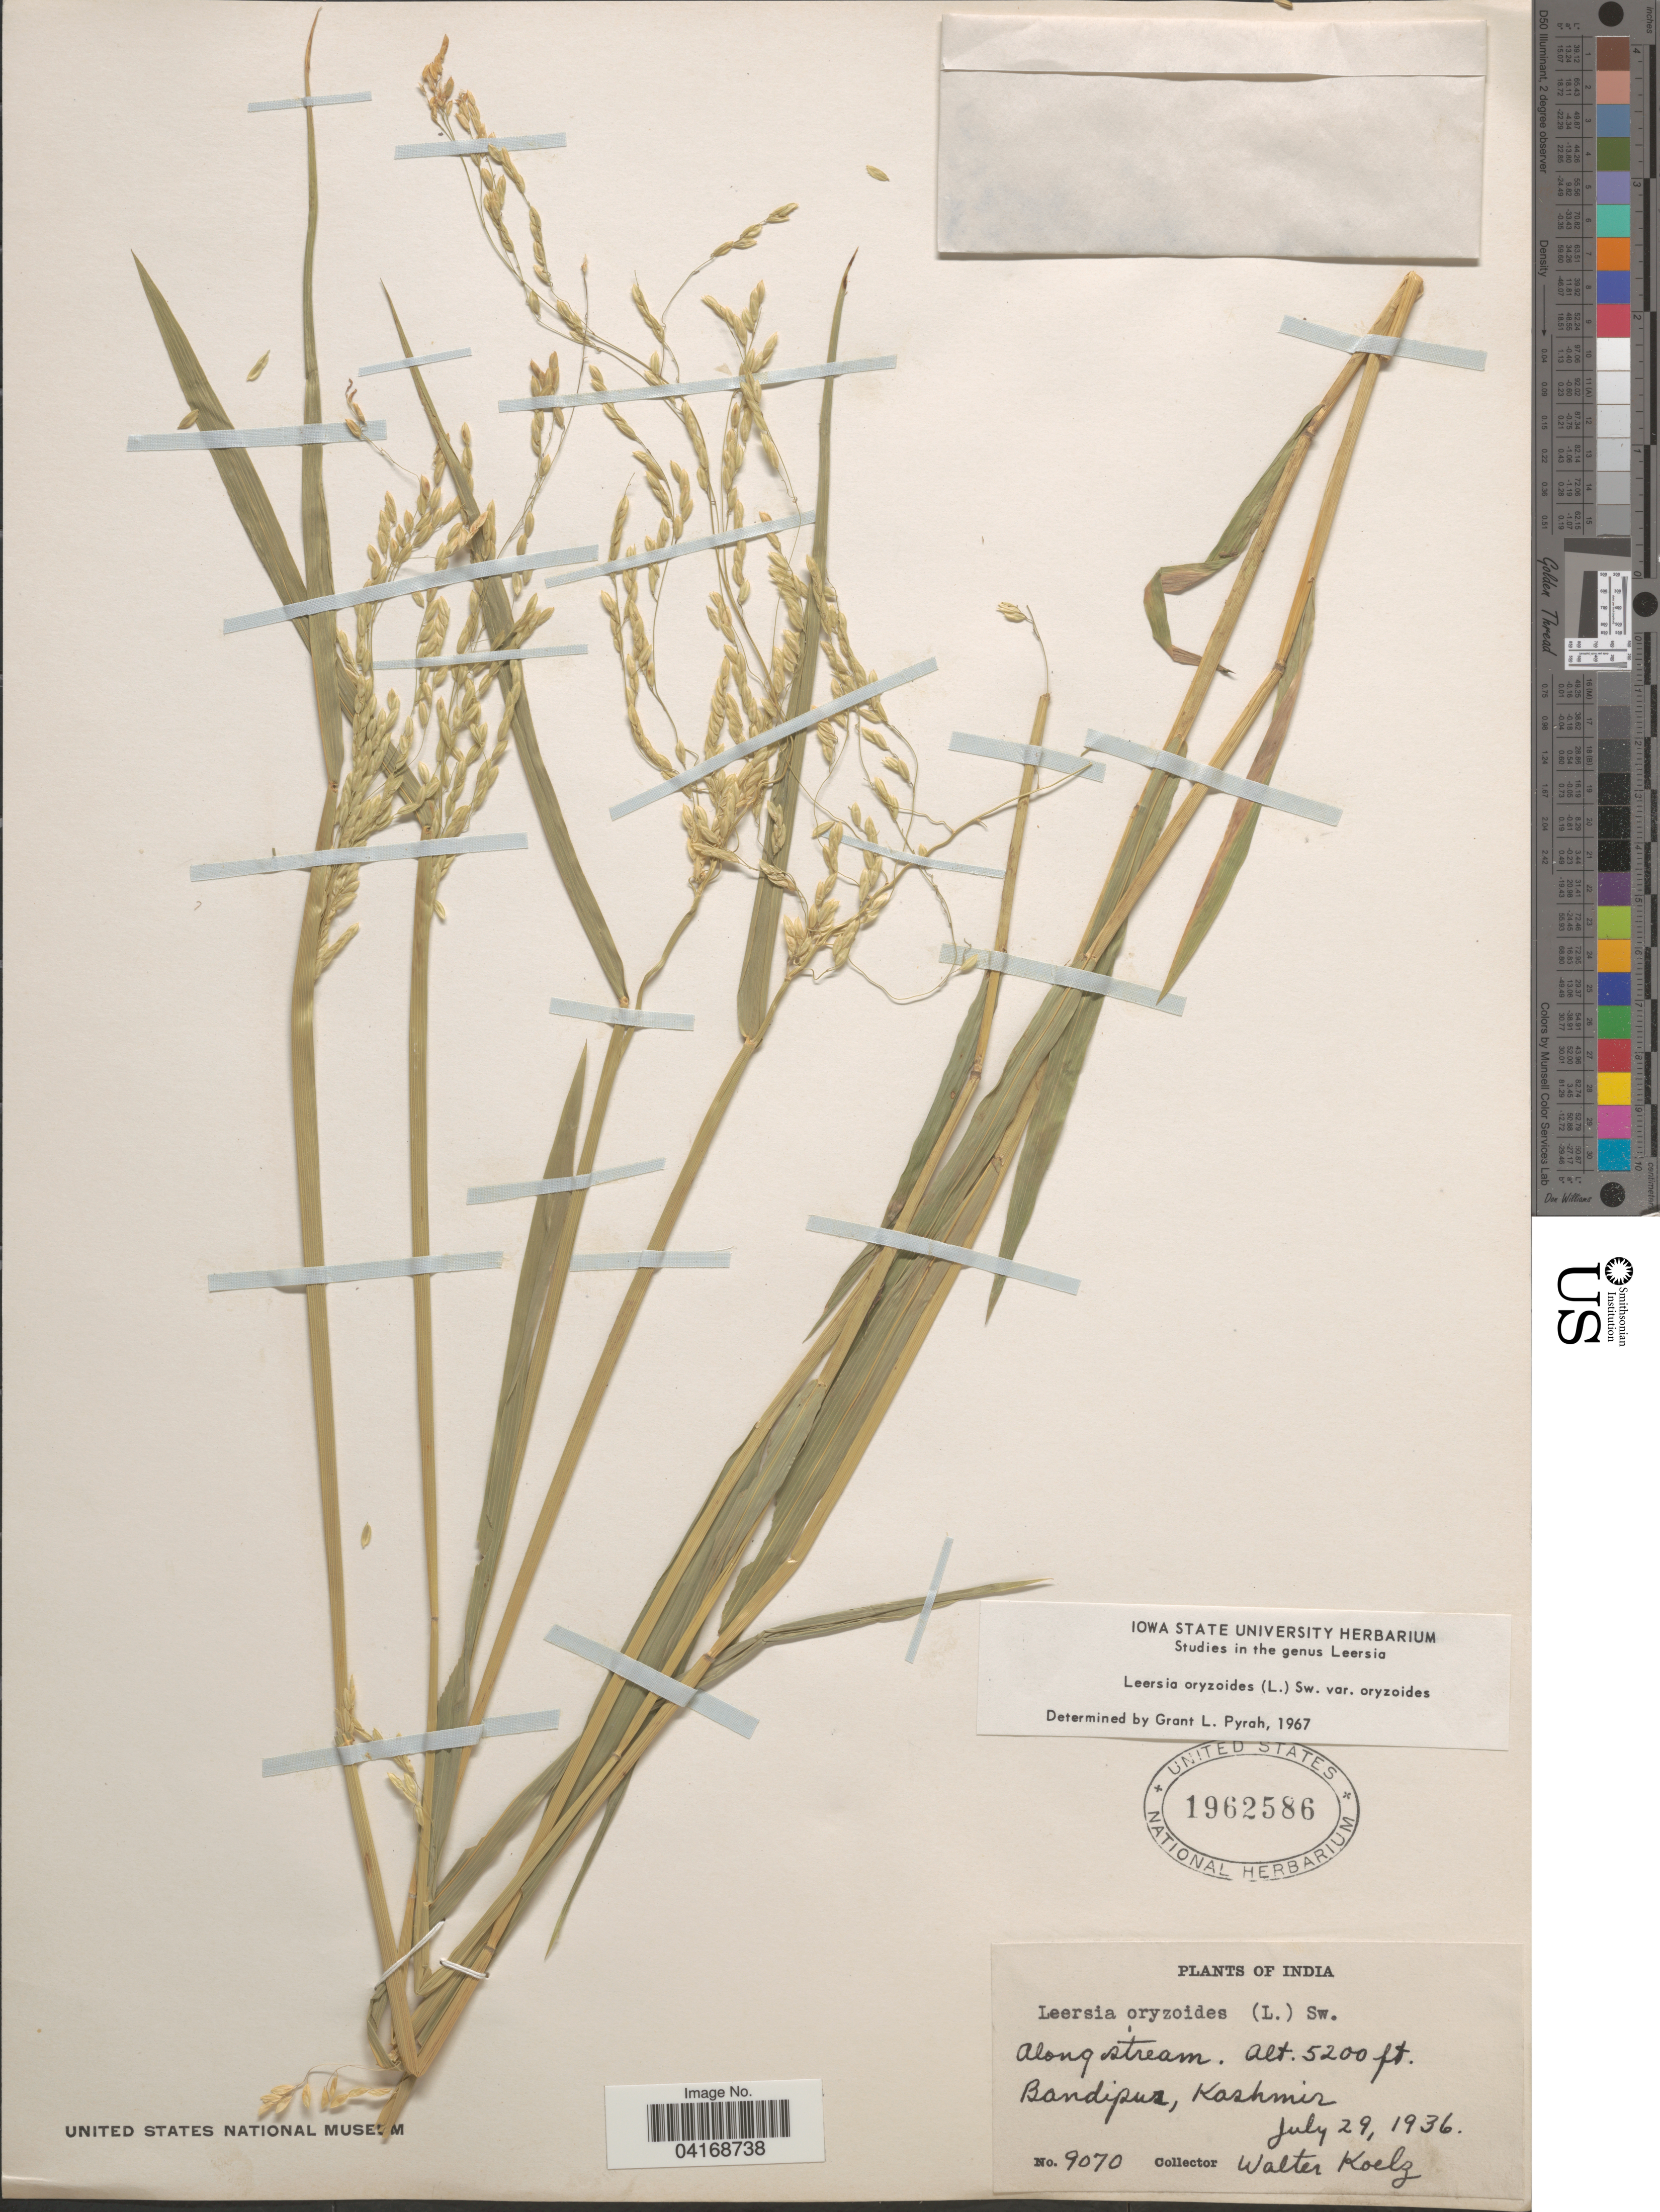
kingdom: Plantae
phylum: Tracheophyta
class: Liliopsida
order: Poales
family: Poaceae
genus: Leersia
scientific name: Leersia oryzoides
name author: (L.) Sw.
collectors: W. N. Koelz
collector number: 9070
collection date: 1936-07-29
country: India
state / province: Jammu and Kashmir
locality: Bandipur, Kashmir.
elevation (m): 1585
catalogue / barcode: US 1962586